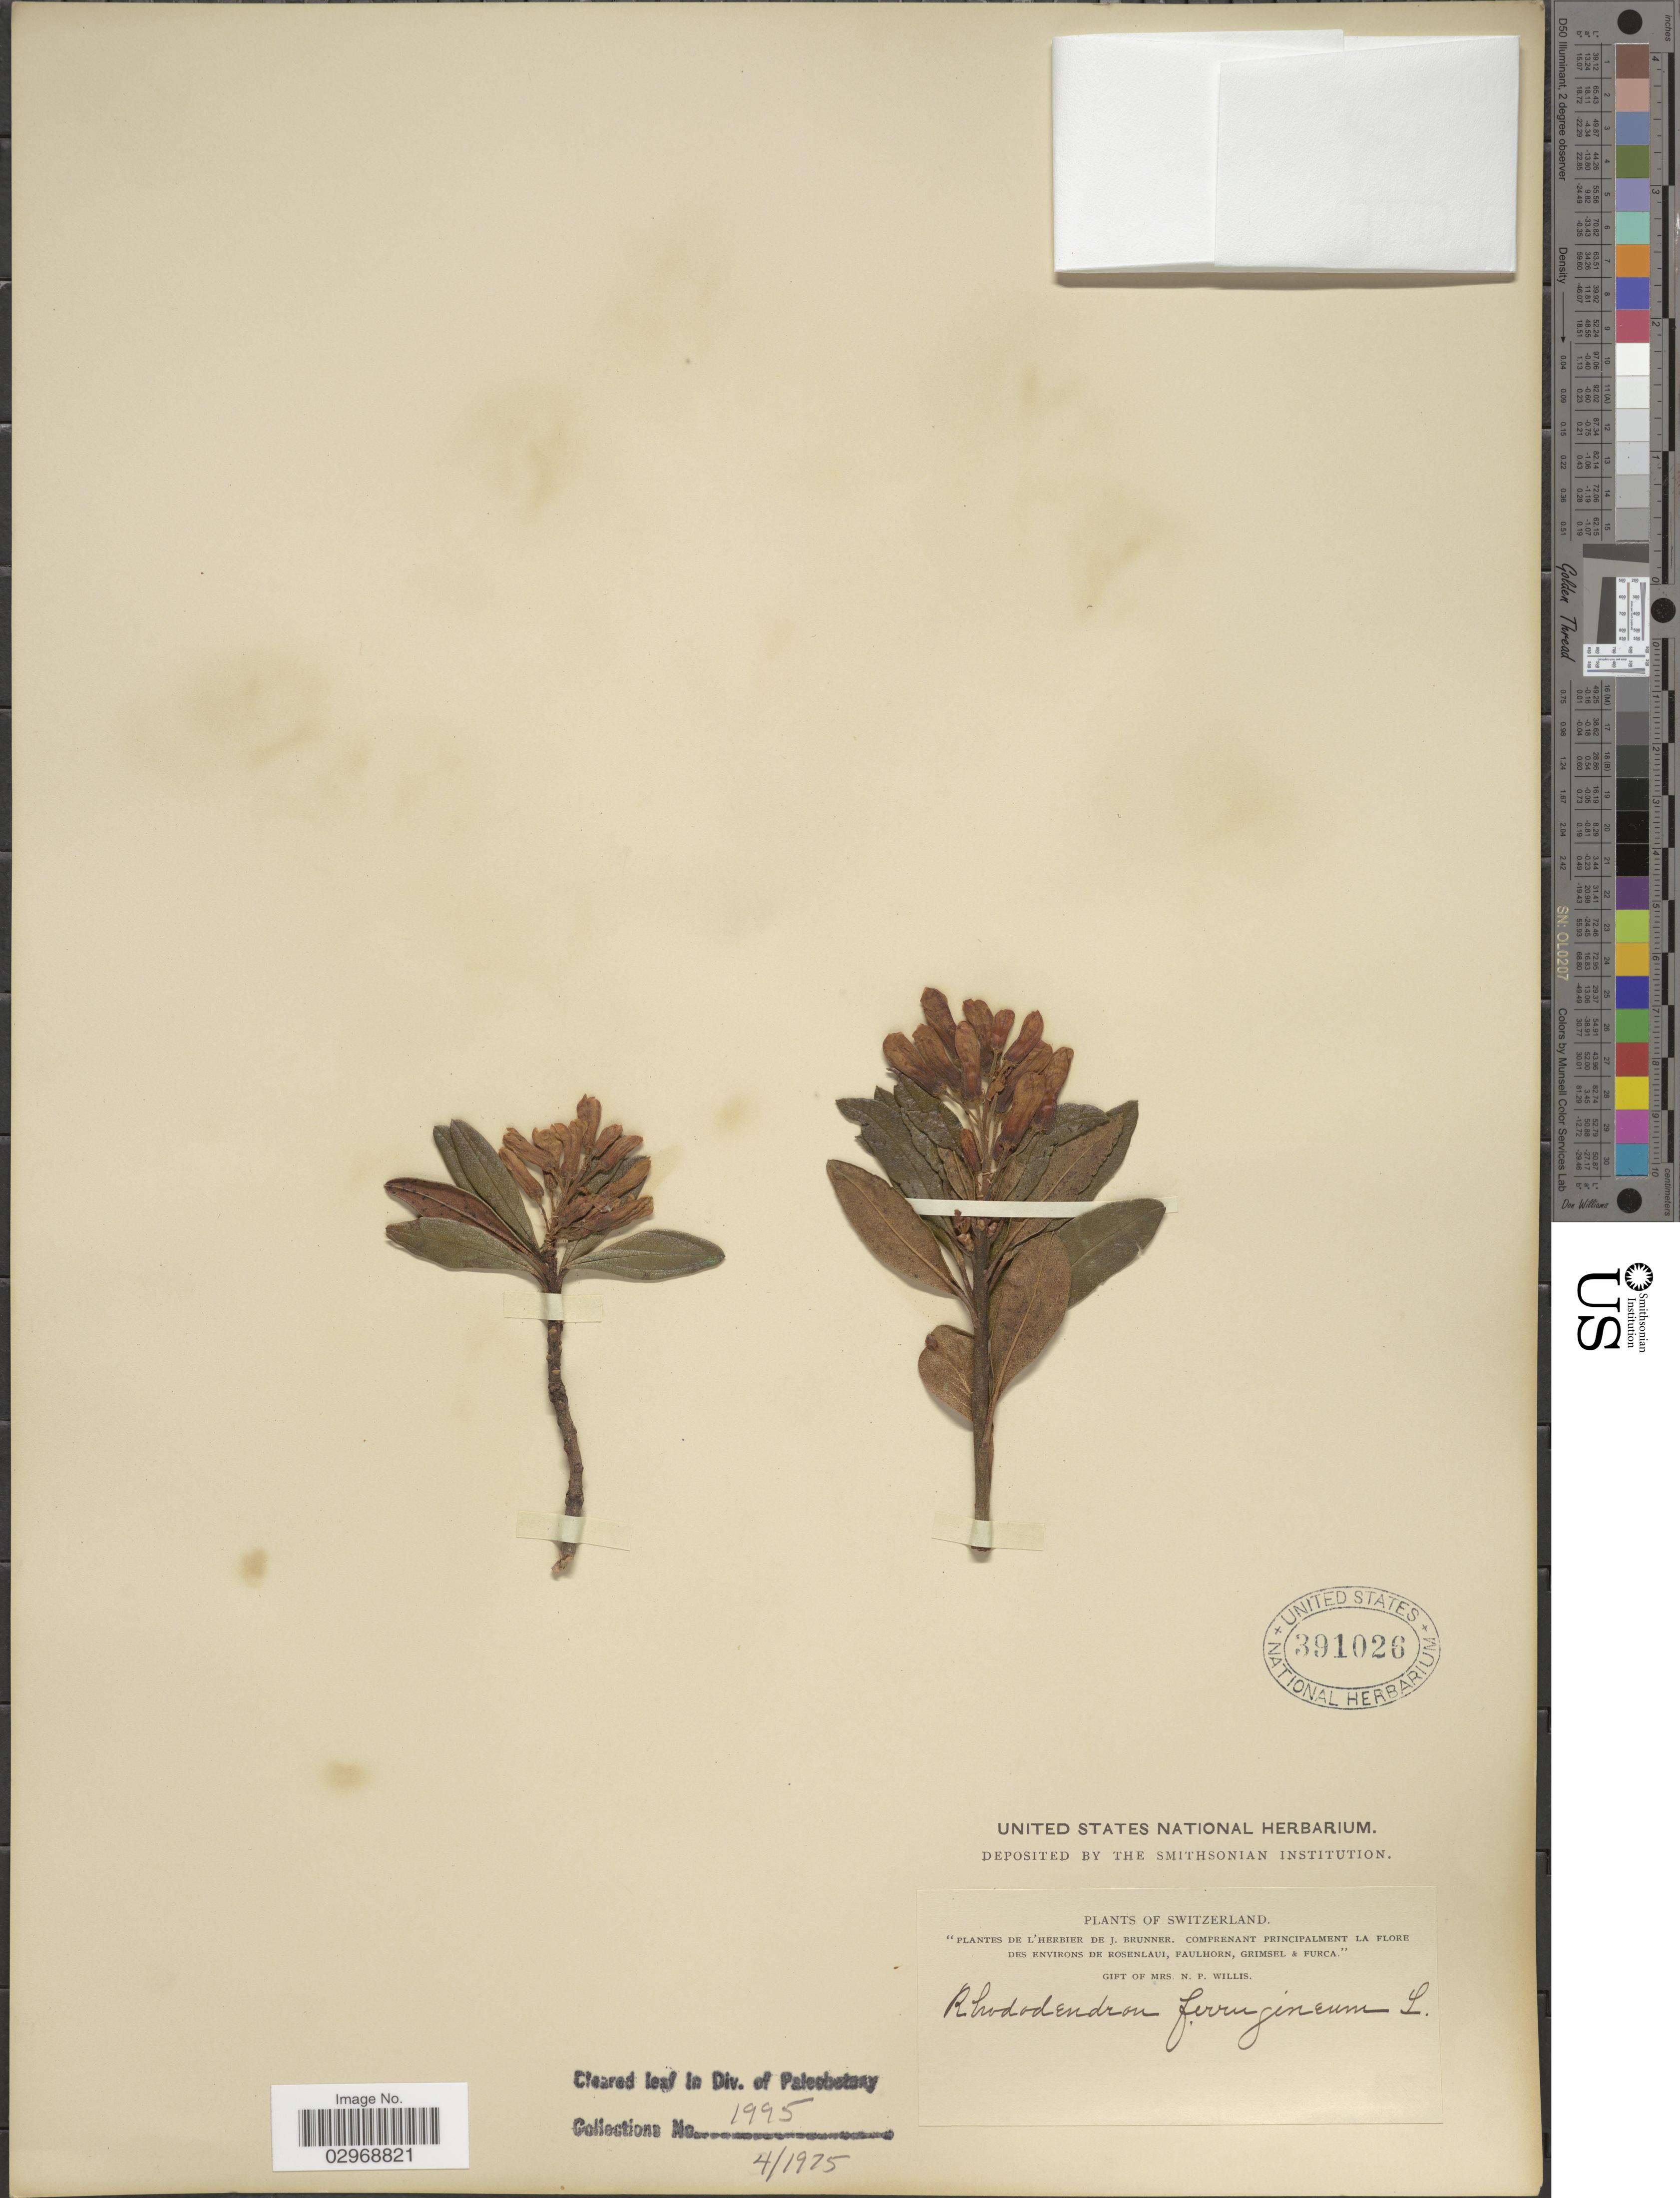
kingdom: Plantae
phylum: Tracheophyta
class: Magnoliopsida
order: Ericales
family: Ericaceae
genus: Rhododendron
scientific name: Rhododendron ferrugineum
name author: L.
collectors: ex herb. J. Brunner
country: Switzerland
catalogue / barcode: US 391026